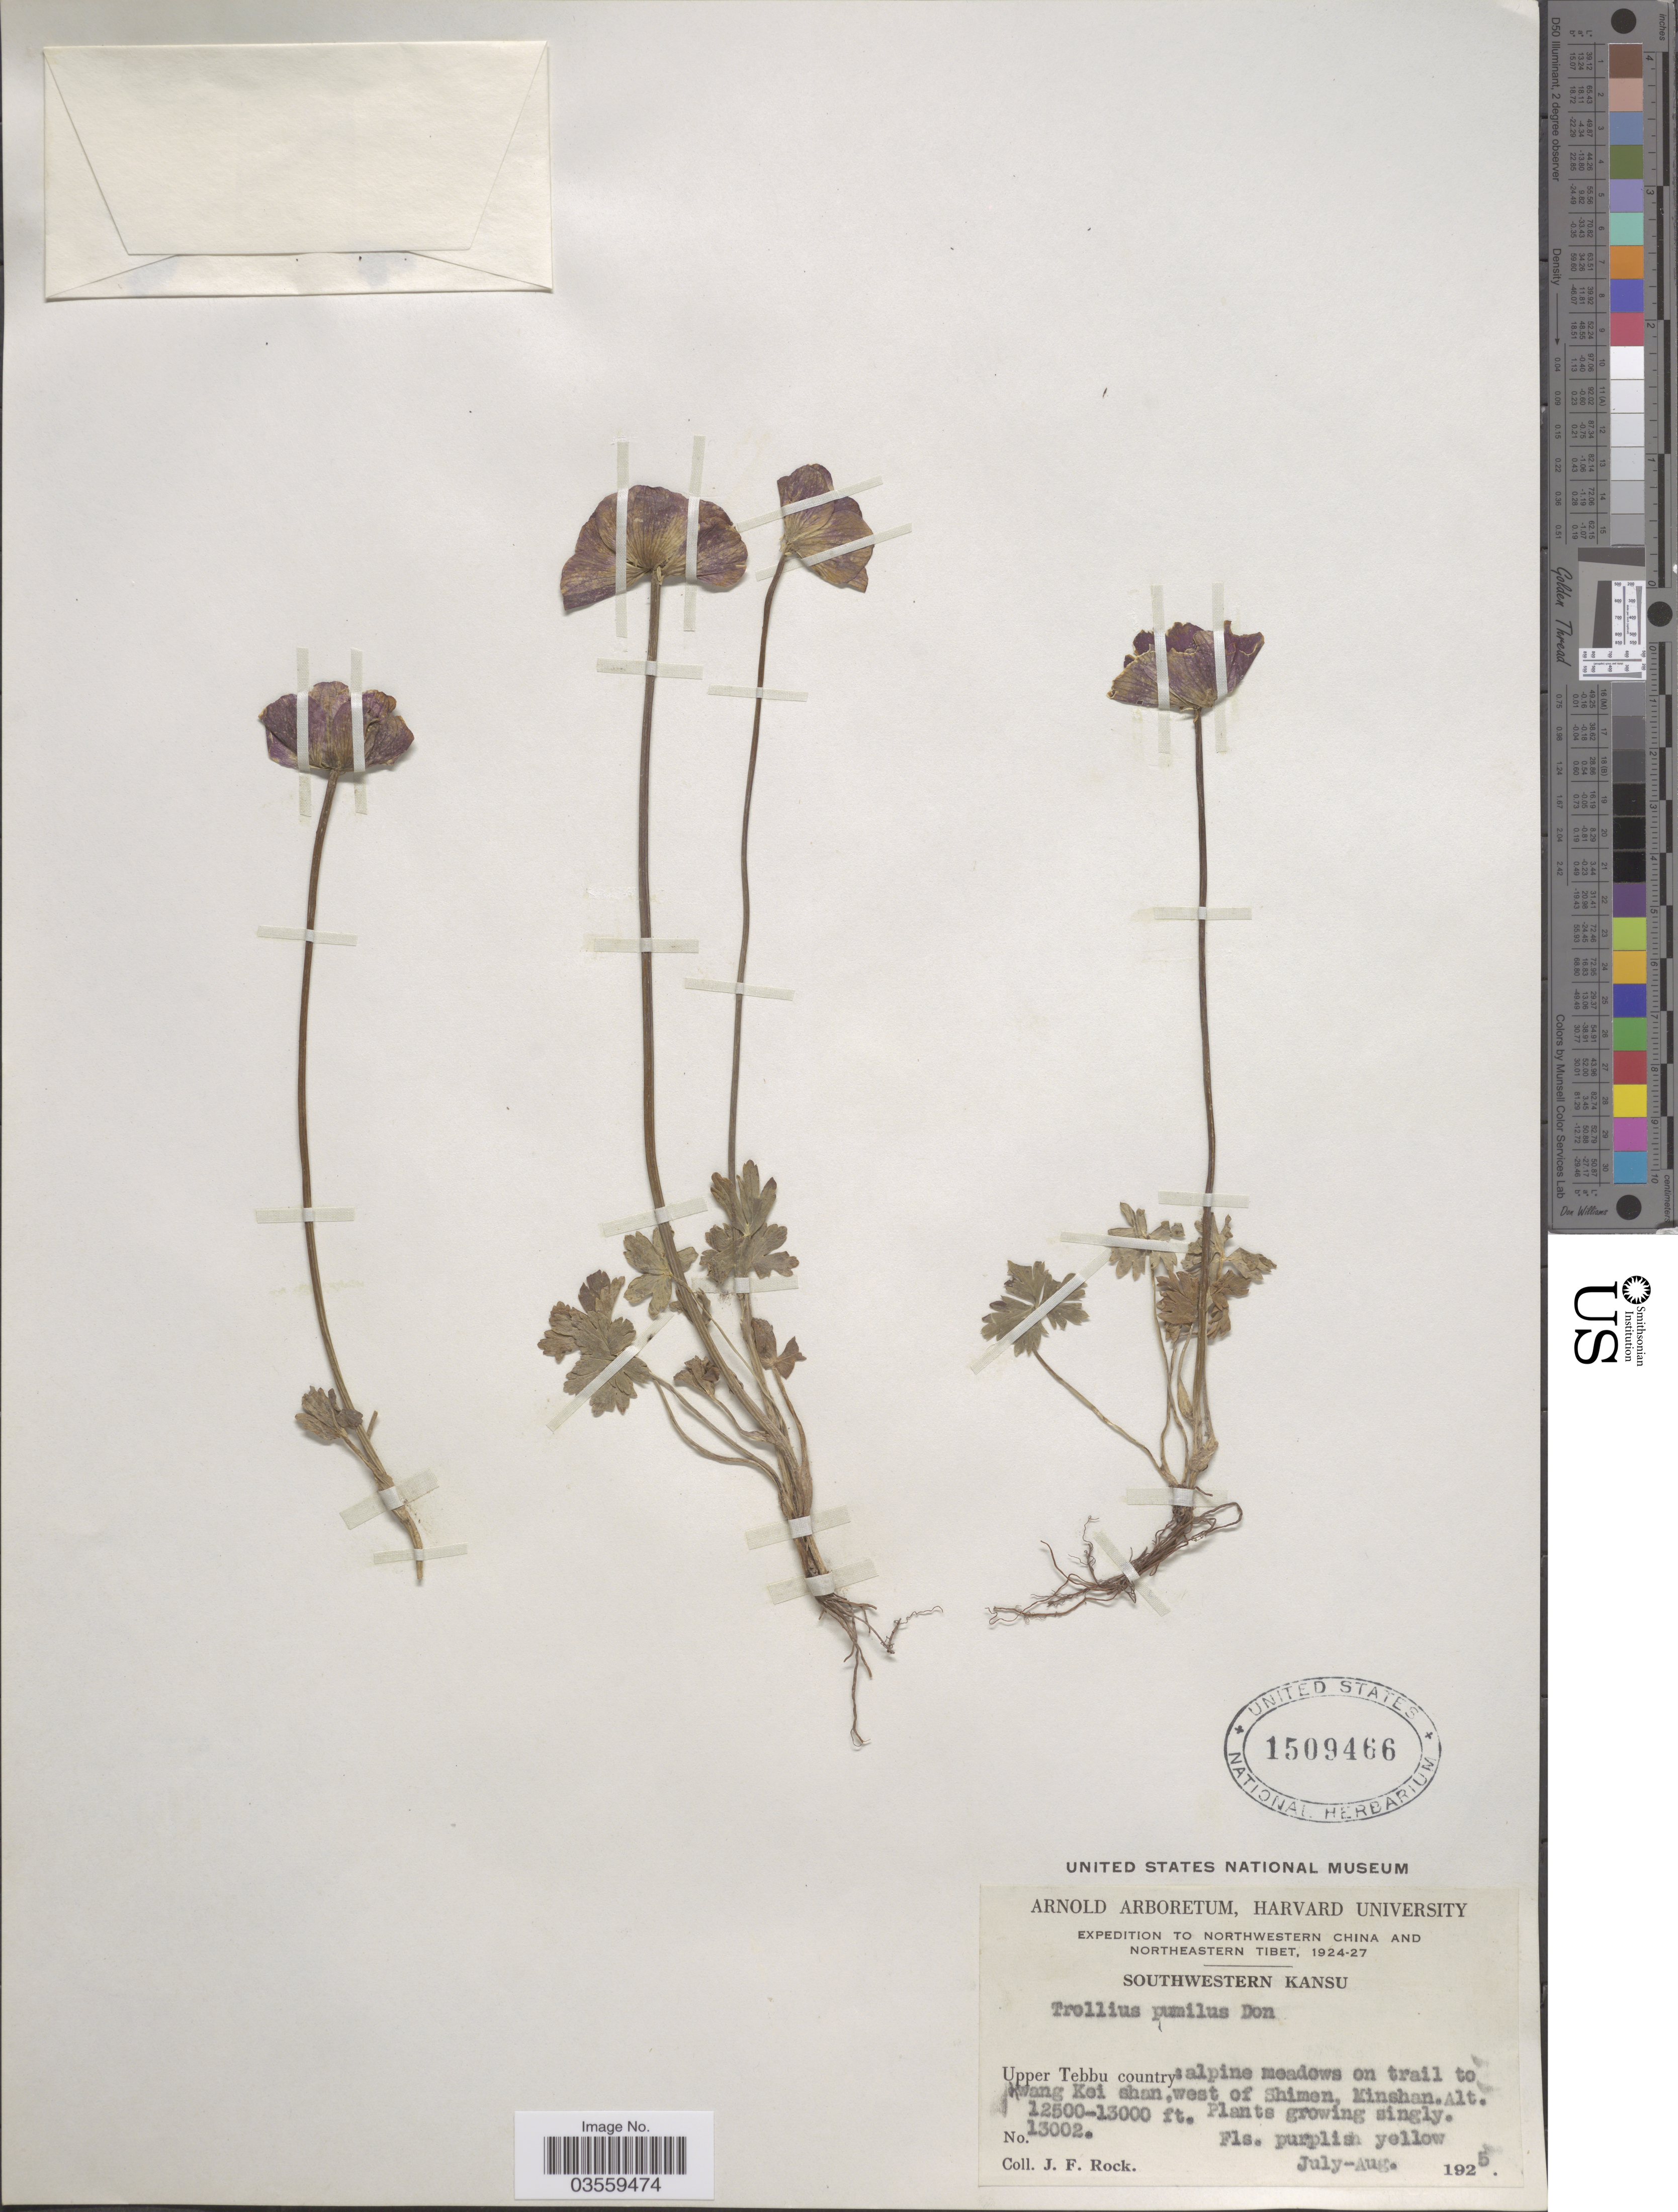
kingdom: Plantae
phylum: Tracheophyta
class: Magnoliopsida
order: Ranunculales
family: Ranunculaceae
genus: Trollius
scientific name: Trollius pumilus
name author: D. Don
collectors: J. Rock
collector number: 13002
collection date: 1925-07/1925-08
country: China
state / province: Gansu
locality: Northwestern China and Northeastern Tibet. Southwestern Kansu. Upper Tebbu country: alpine meadows on trail to Kwang Kei shan, west of Shimen, Minshan.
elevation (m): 3810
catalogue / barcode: US 1509466